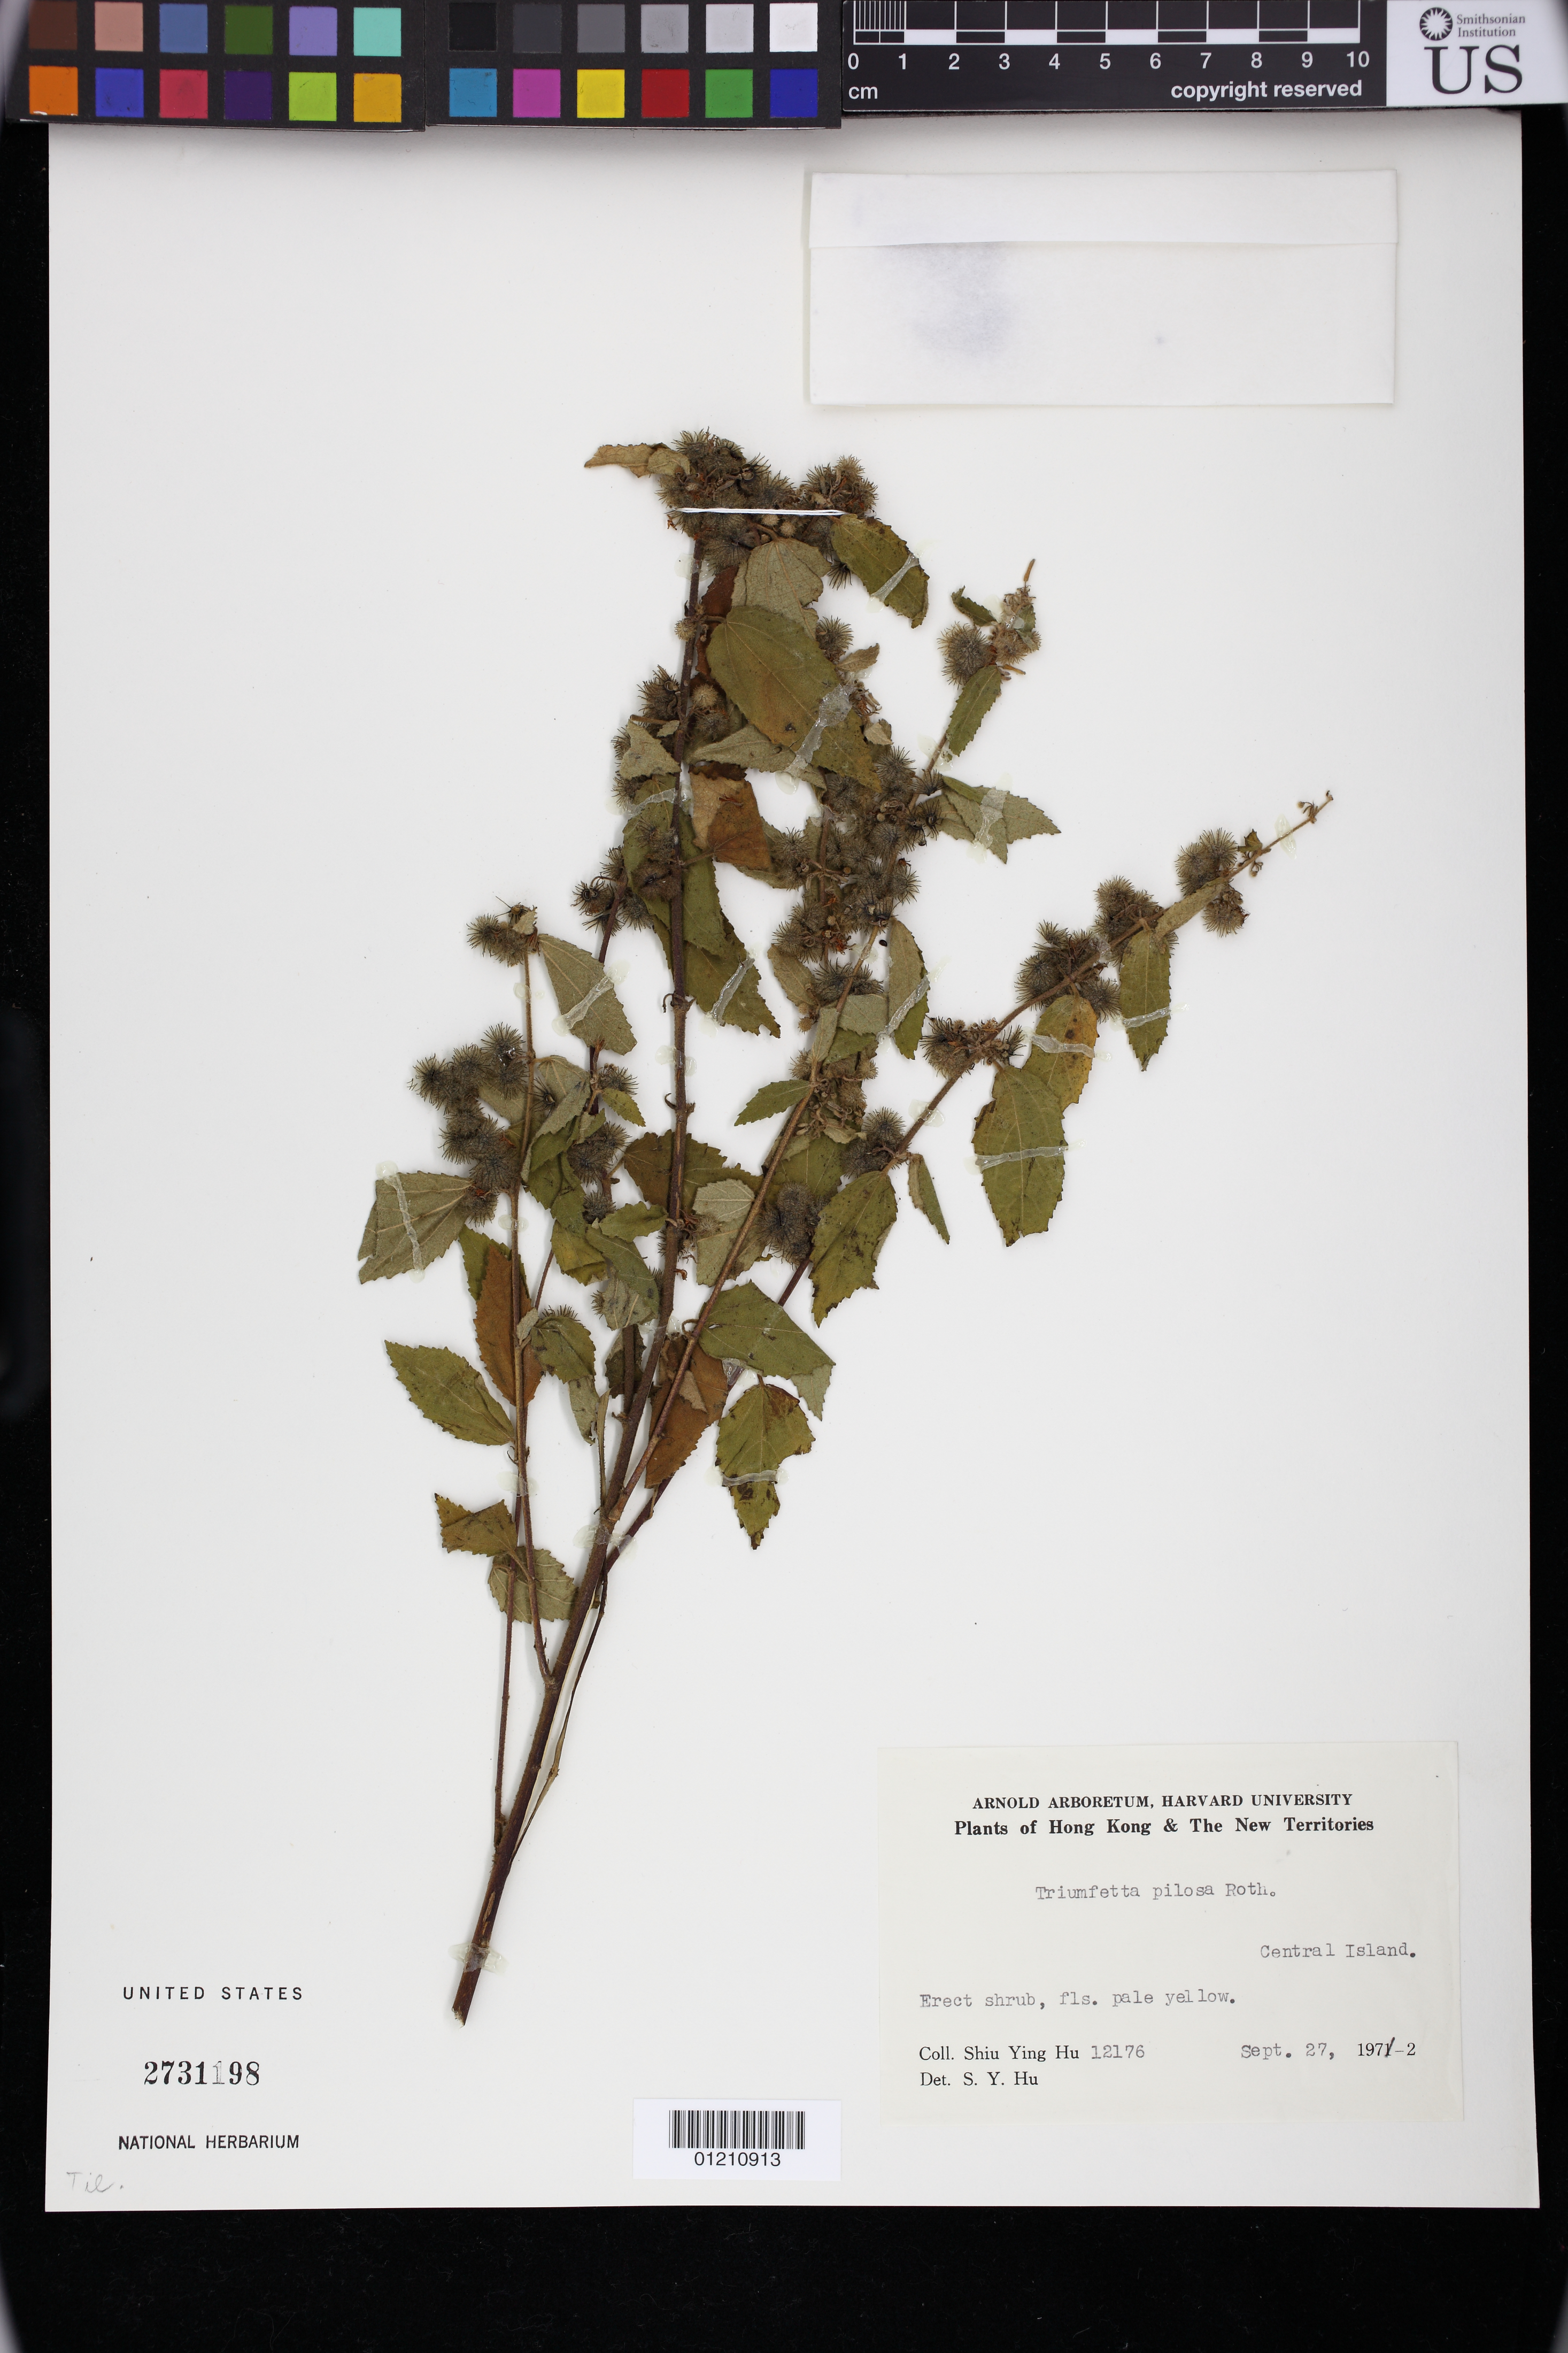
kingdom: Plantae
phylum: Tracheophyta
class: Magnoliopsida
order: Malvales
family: Malvaceae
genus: Triumfetta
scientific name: Triumfetta pilosa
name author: Roth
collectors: Y. Shiu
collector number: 12176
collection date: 1972-09-27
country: China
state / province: Hong Kong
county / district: Tai Po District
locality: Tai A Chau (Central Island)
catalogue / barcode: US 2731198